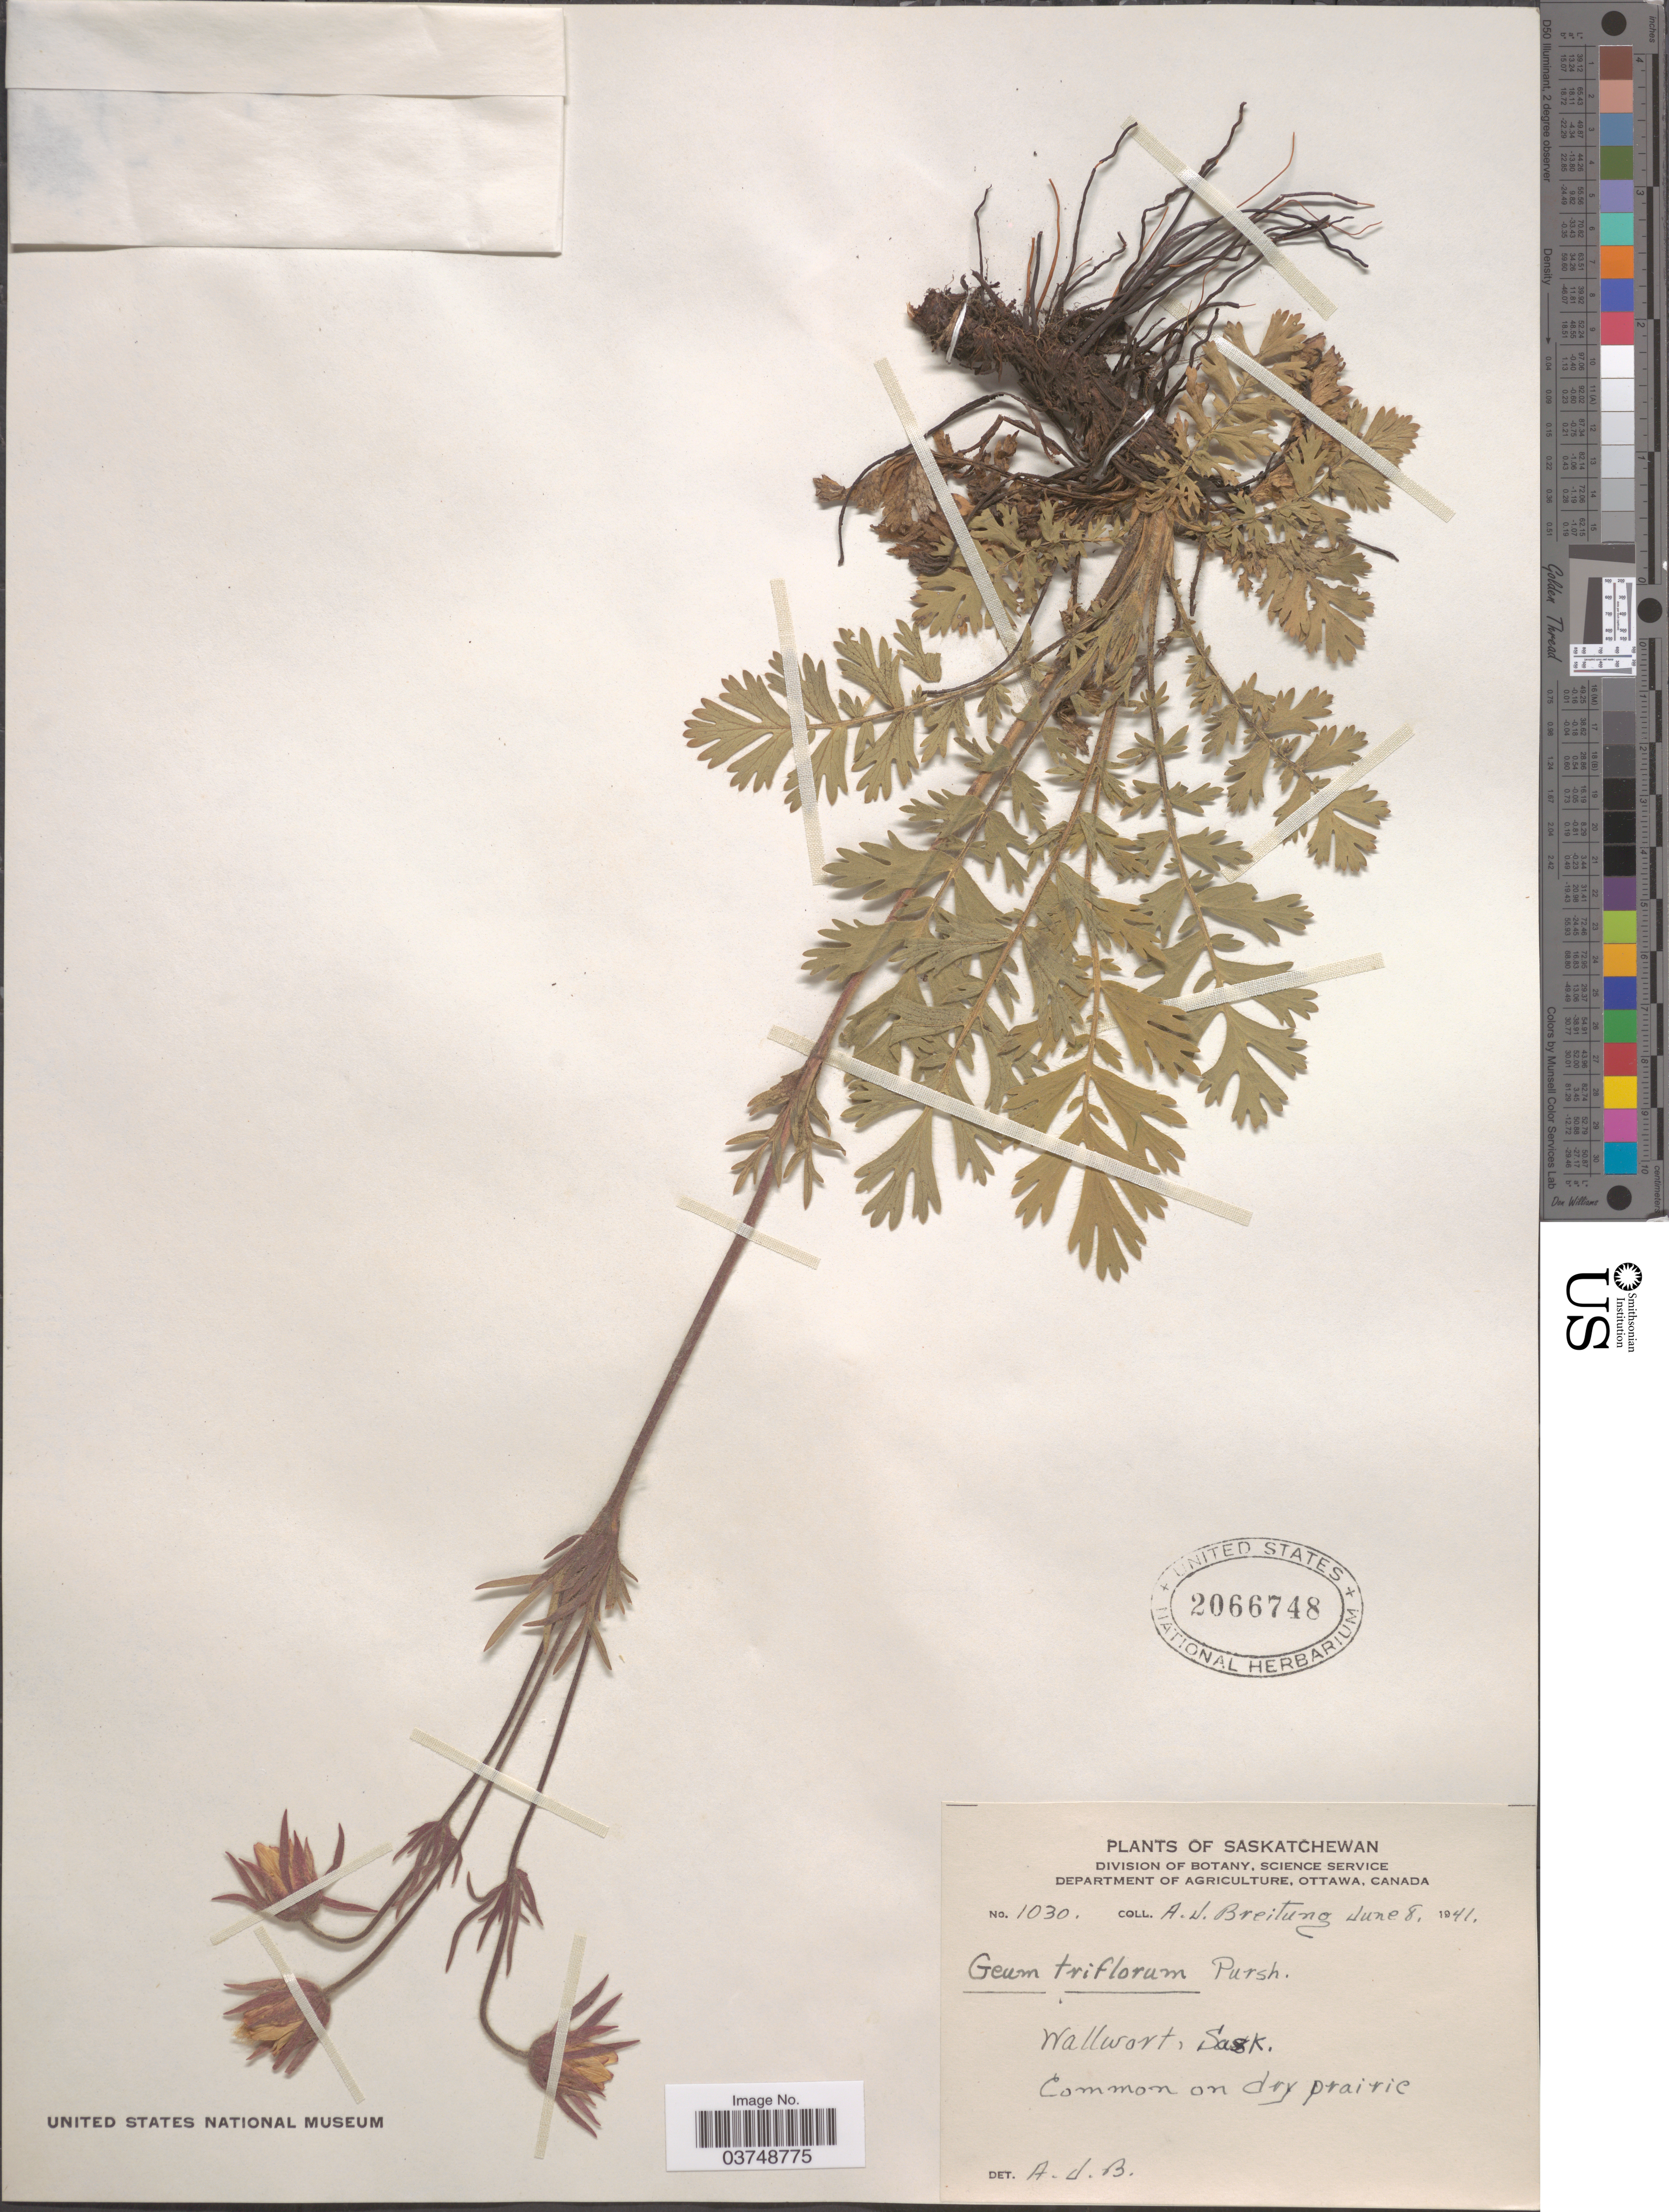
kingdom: Plantae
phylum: Tracheophyta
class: Magnoliopsida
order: Rosales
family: Rosaceae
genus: Geum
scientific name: Geum triflorum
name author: Pursh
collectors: A. Breitung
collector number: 1030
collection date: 1941-06-08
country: Canada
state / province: Saskatchewan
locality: Wallwort.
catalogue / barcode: US 2066748